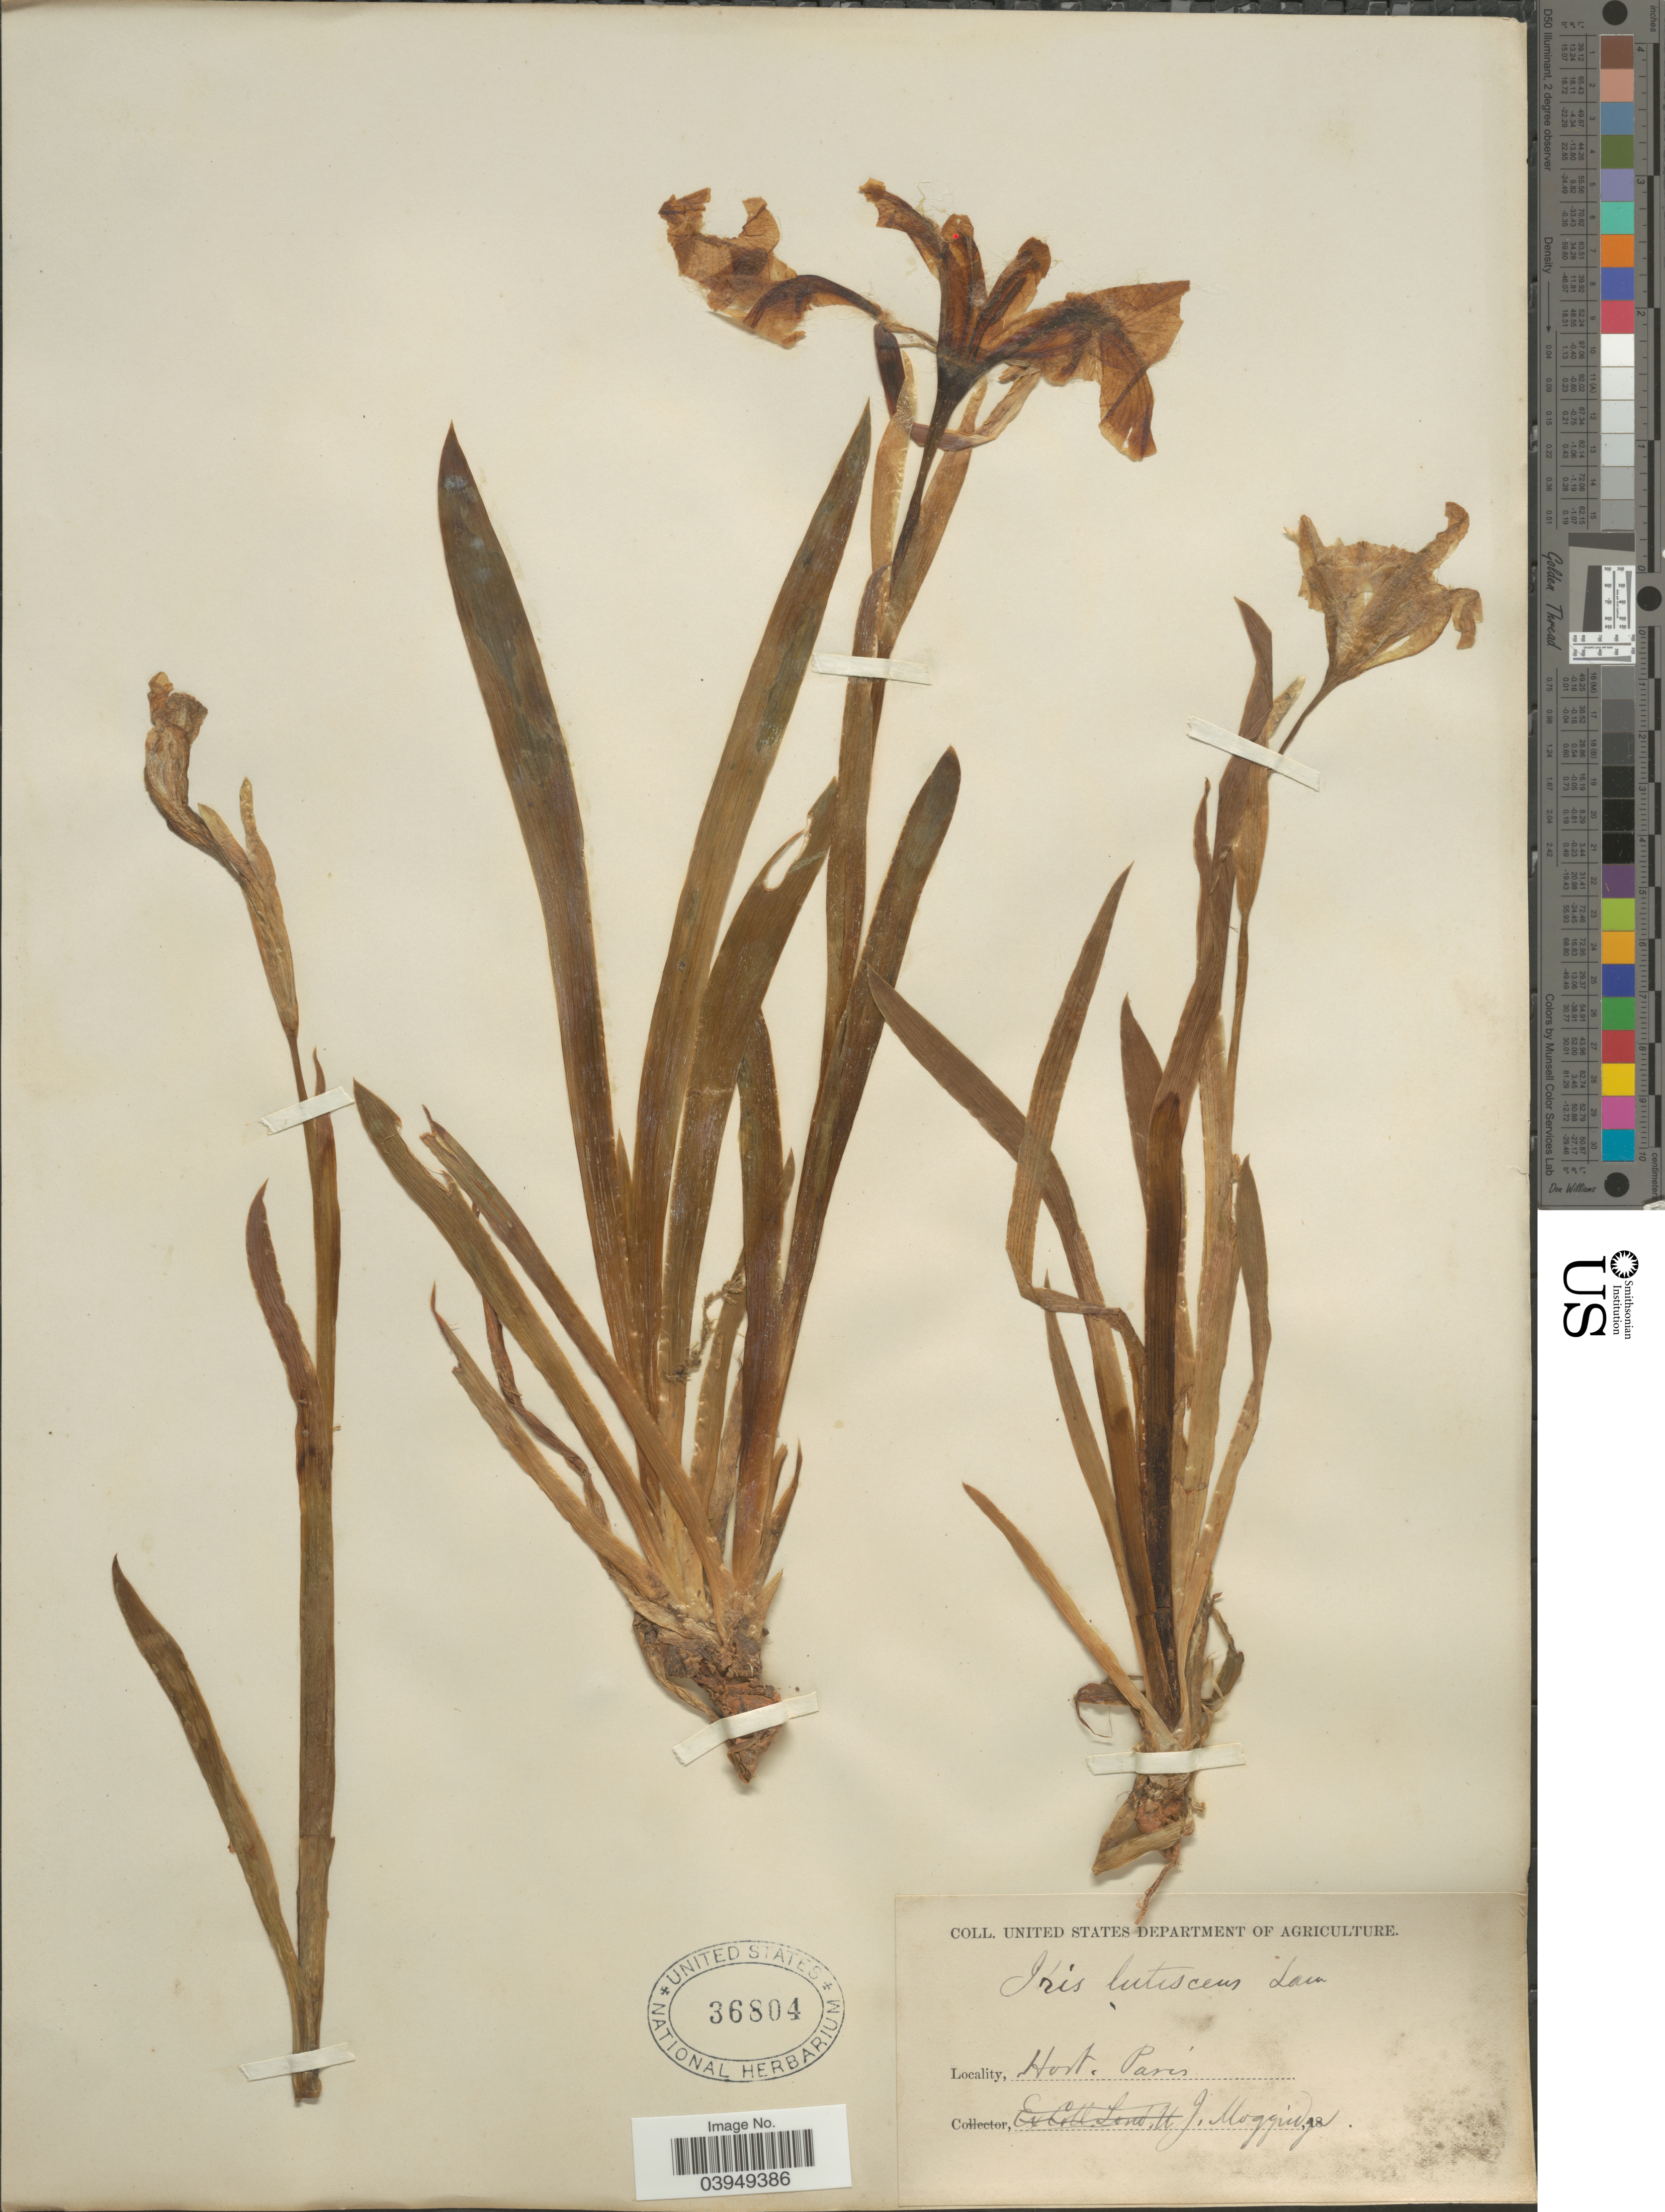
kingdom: Plantae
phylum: Tracheophyta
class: Liliopsida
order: Asparagales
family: Iridaceae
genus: Iris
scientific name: Iris lutescens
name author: Lam.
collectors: J. T. Moggridge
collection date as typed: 18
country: France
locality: Hort. Paris.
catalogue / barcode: US 36804